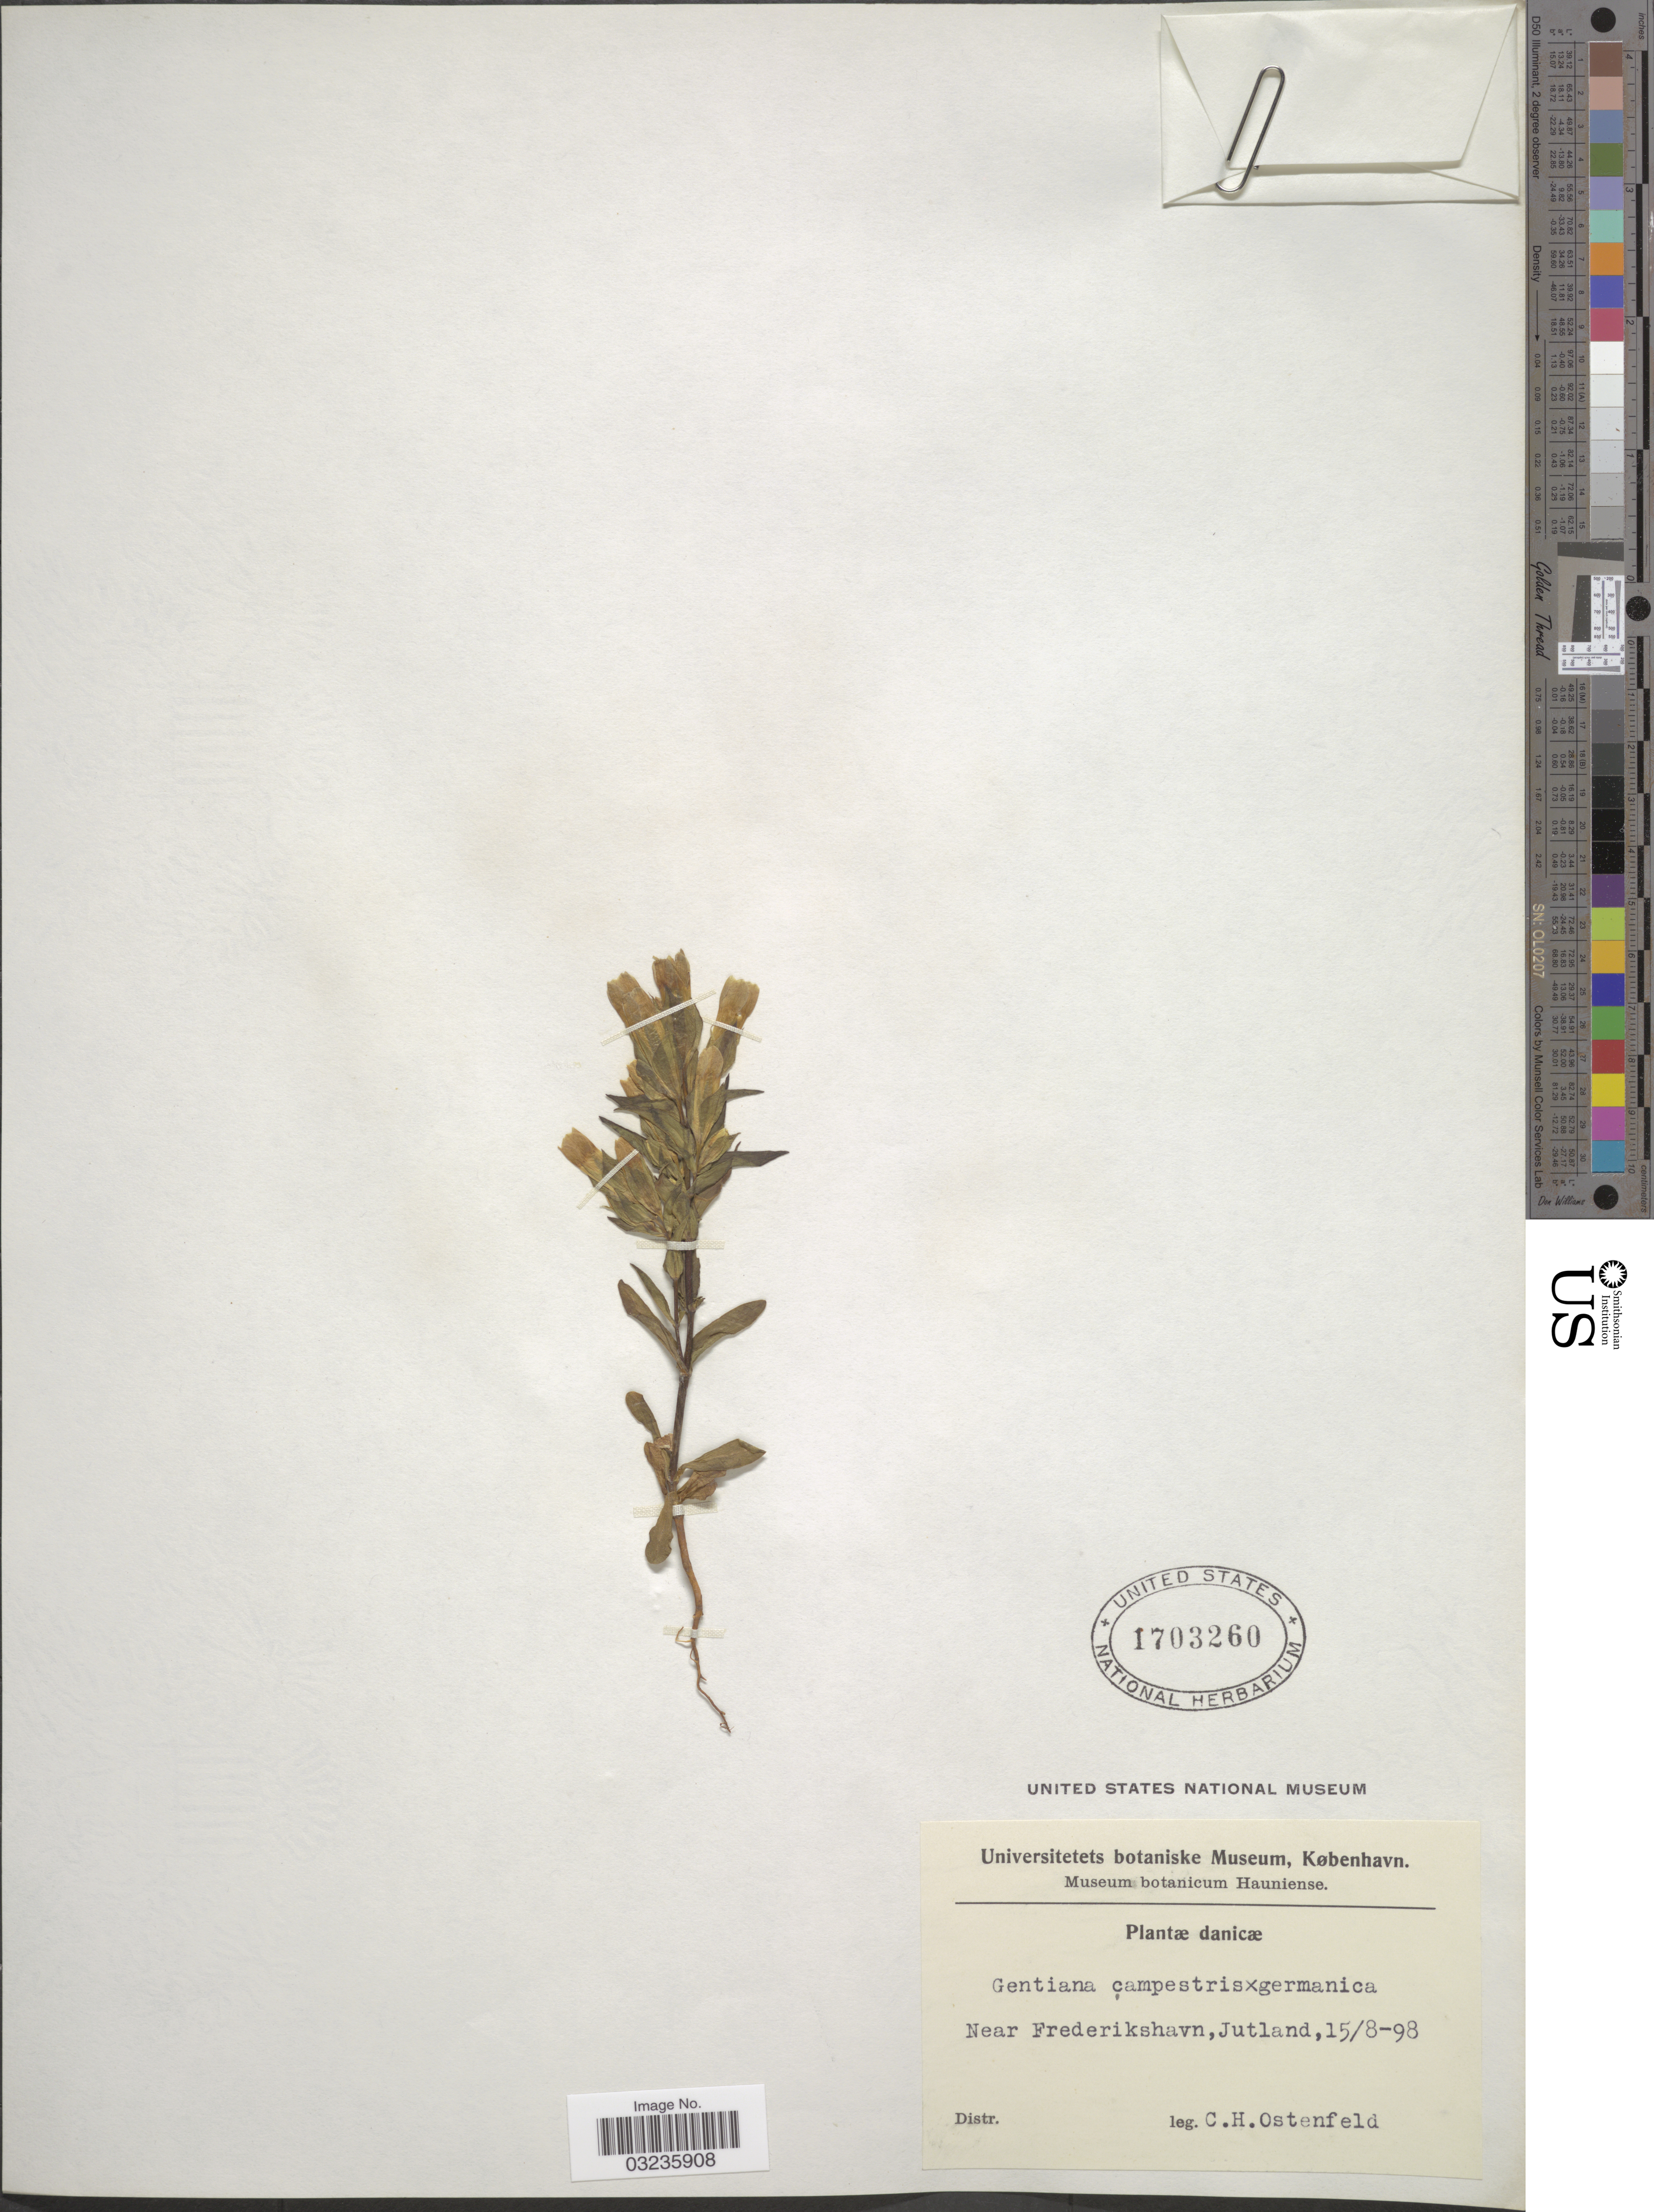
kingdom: Plantae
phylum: Tracheophyta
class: Magnoliopsida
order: Gentianales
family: Gentianaceae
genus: Gentiana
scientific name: Gentiana campestris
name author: L.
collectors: C. Ostenfeld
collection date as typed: Transcribed d/m/y: 15/8/98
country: Denmark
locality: Danicæ. Near Frederikshavn, Jutland.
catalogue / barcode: US 1703260